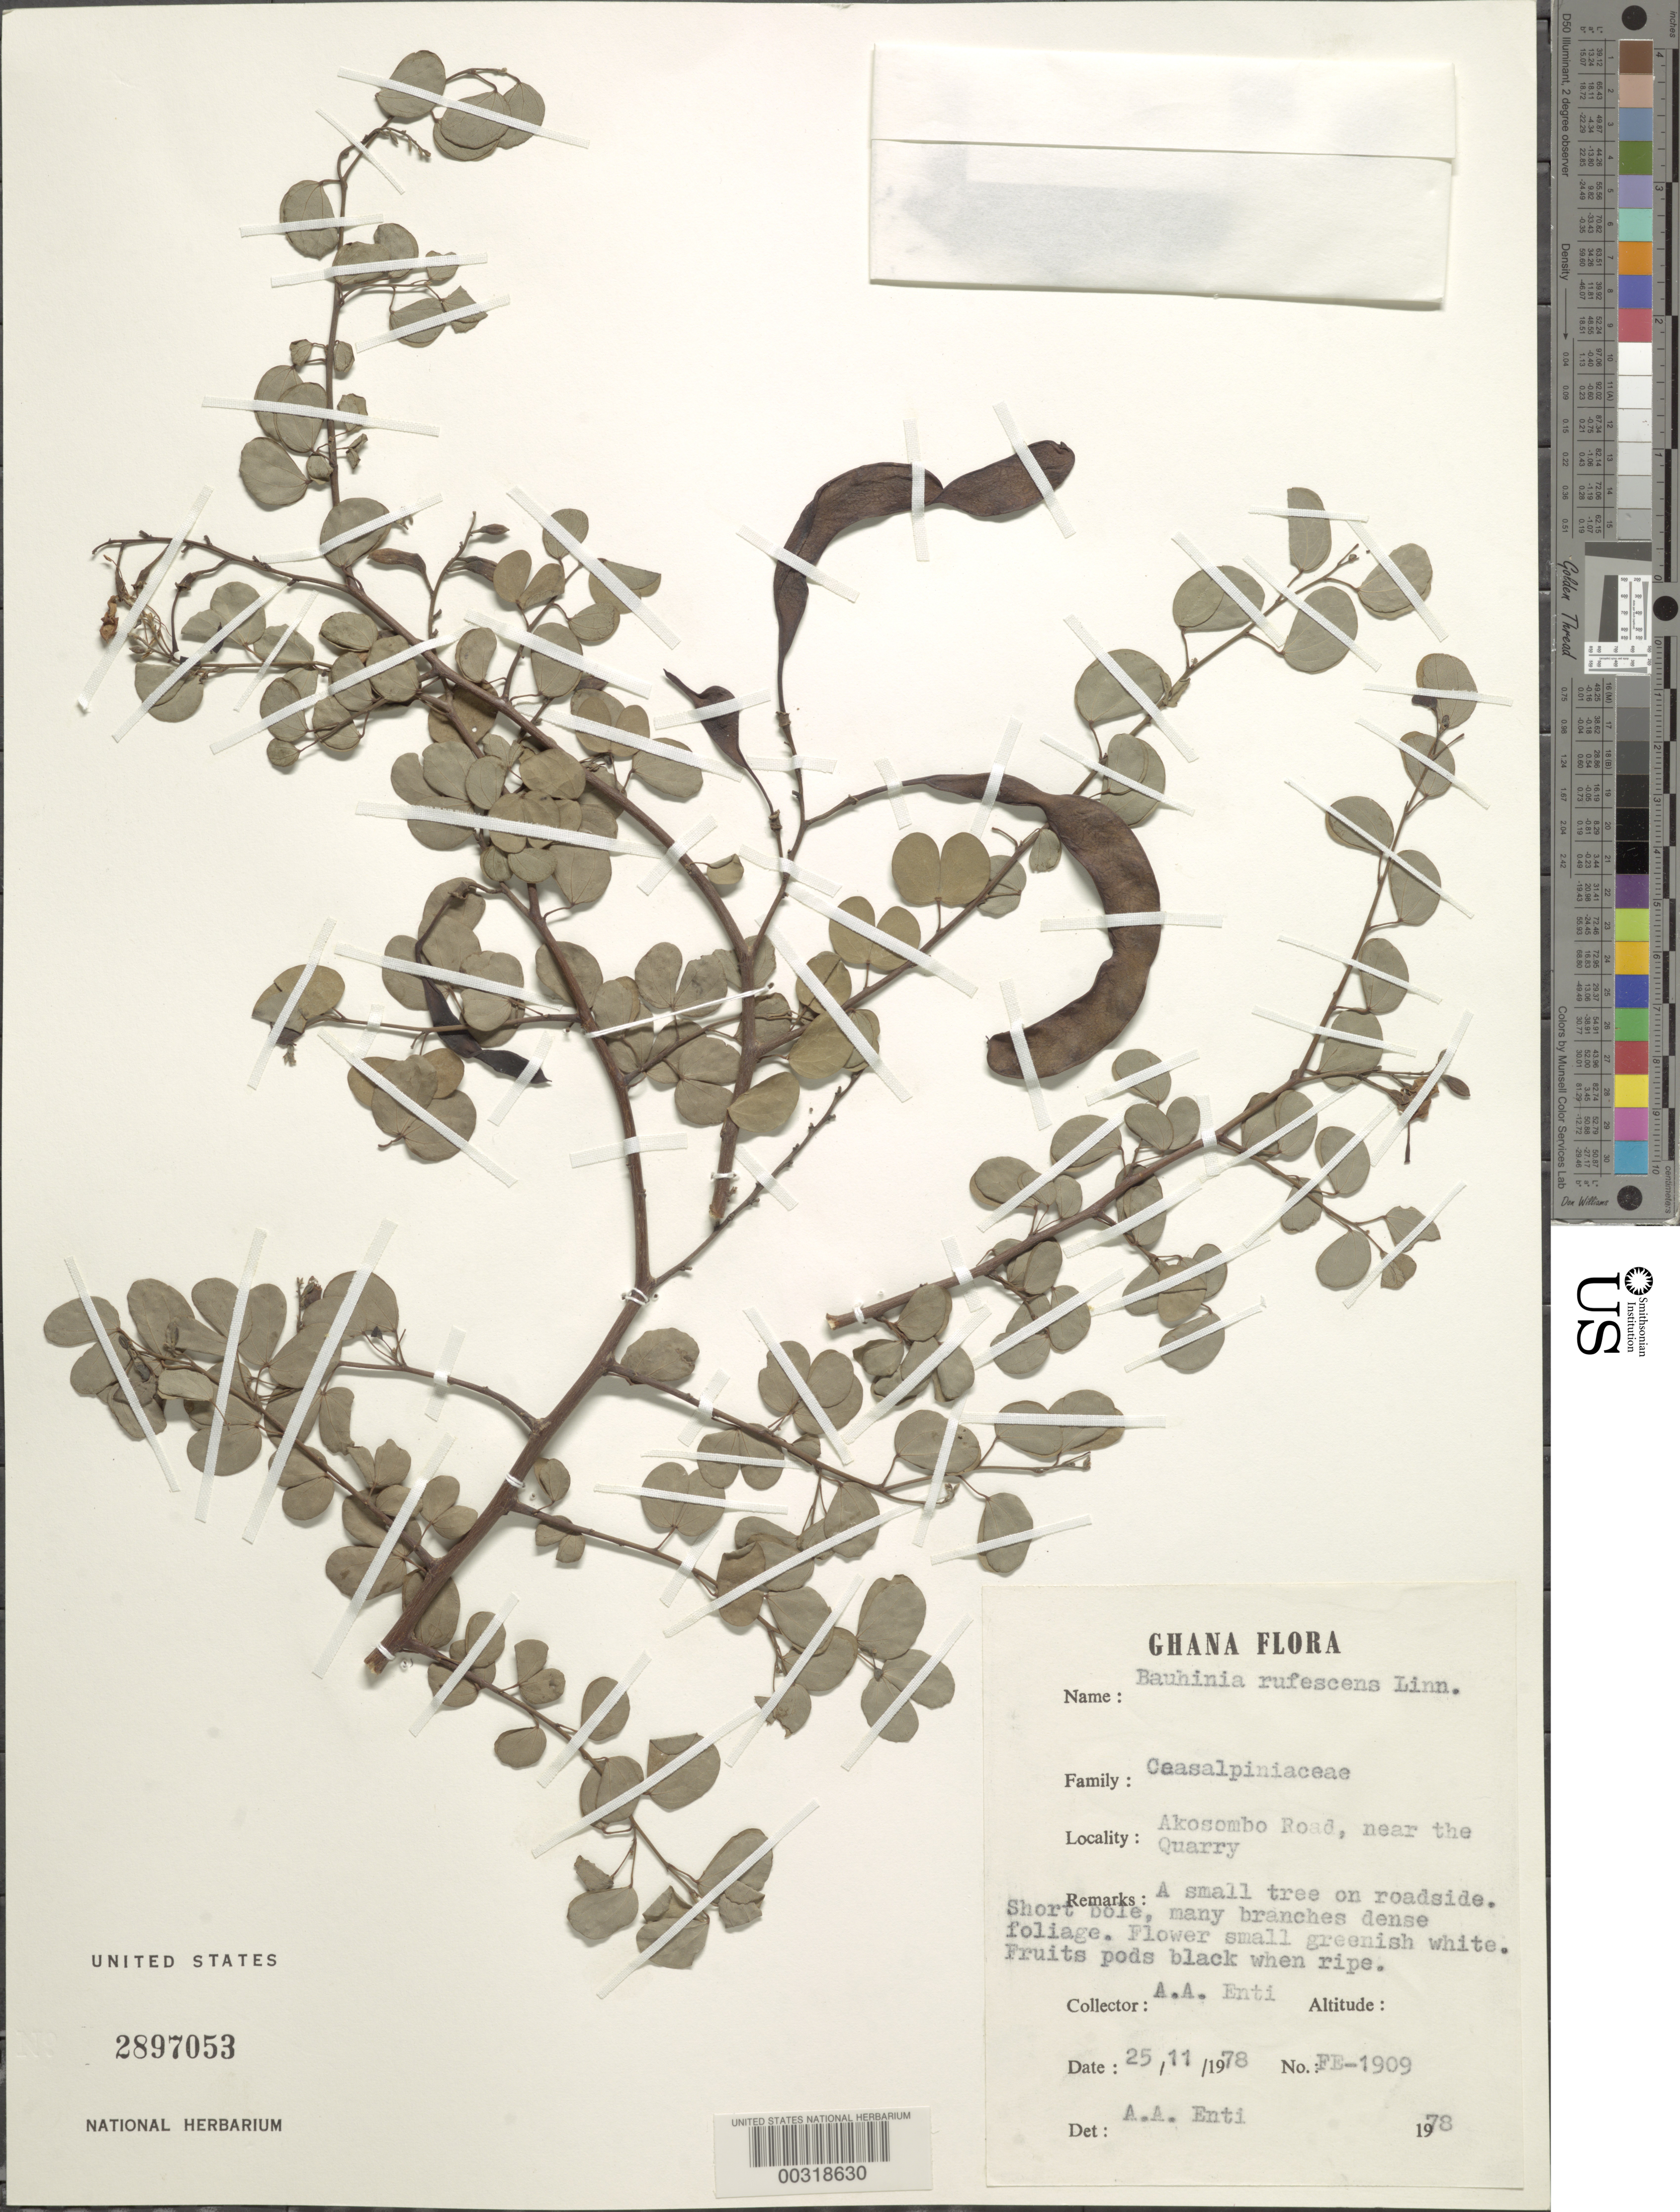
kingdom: Plantae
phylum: Tracheophyta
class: Magnoliopsida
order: Fabales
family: Fabaceae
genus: Bauhinia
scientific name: Bauhinia rufescens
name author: Lam.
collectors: A. Enti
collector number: Fe-1909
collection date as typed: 25 Nov 1978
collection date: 1978-11-25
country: Ghana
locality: Akosombo road, near the quarry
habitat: On roadside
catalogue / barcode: US 2897053